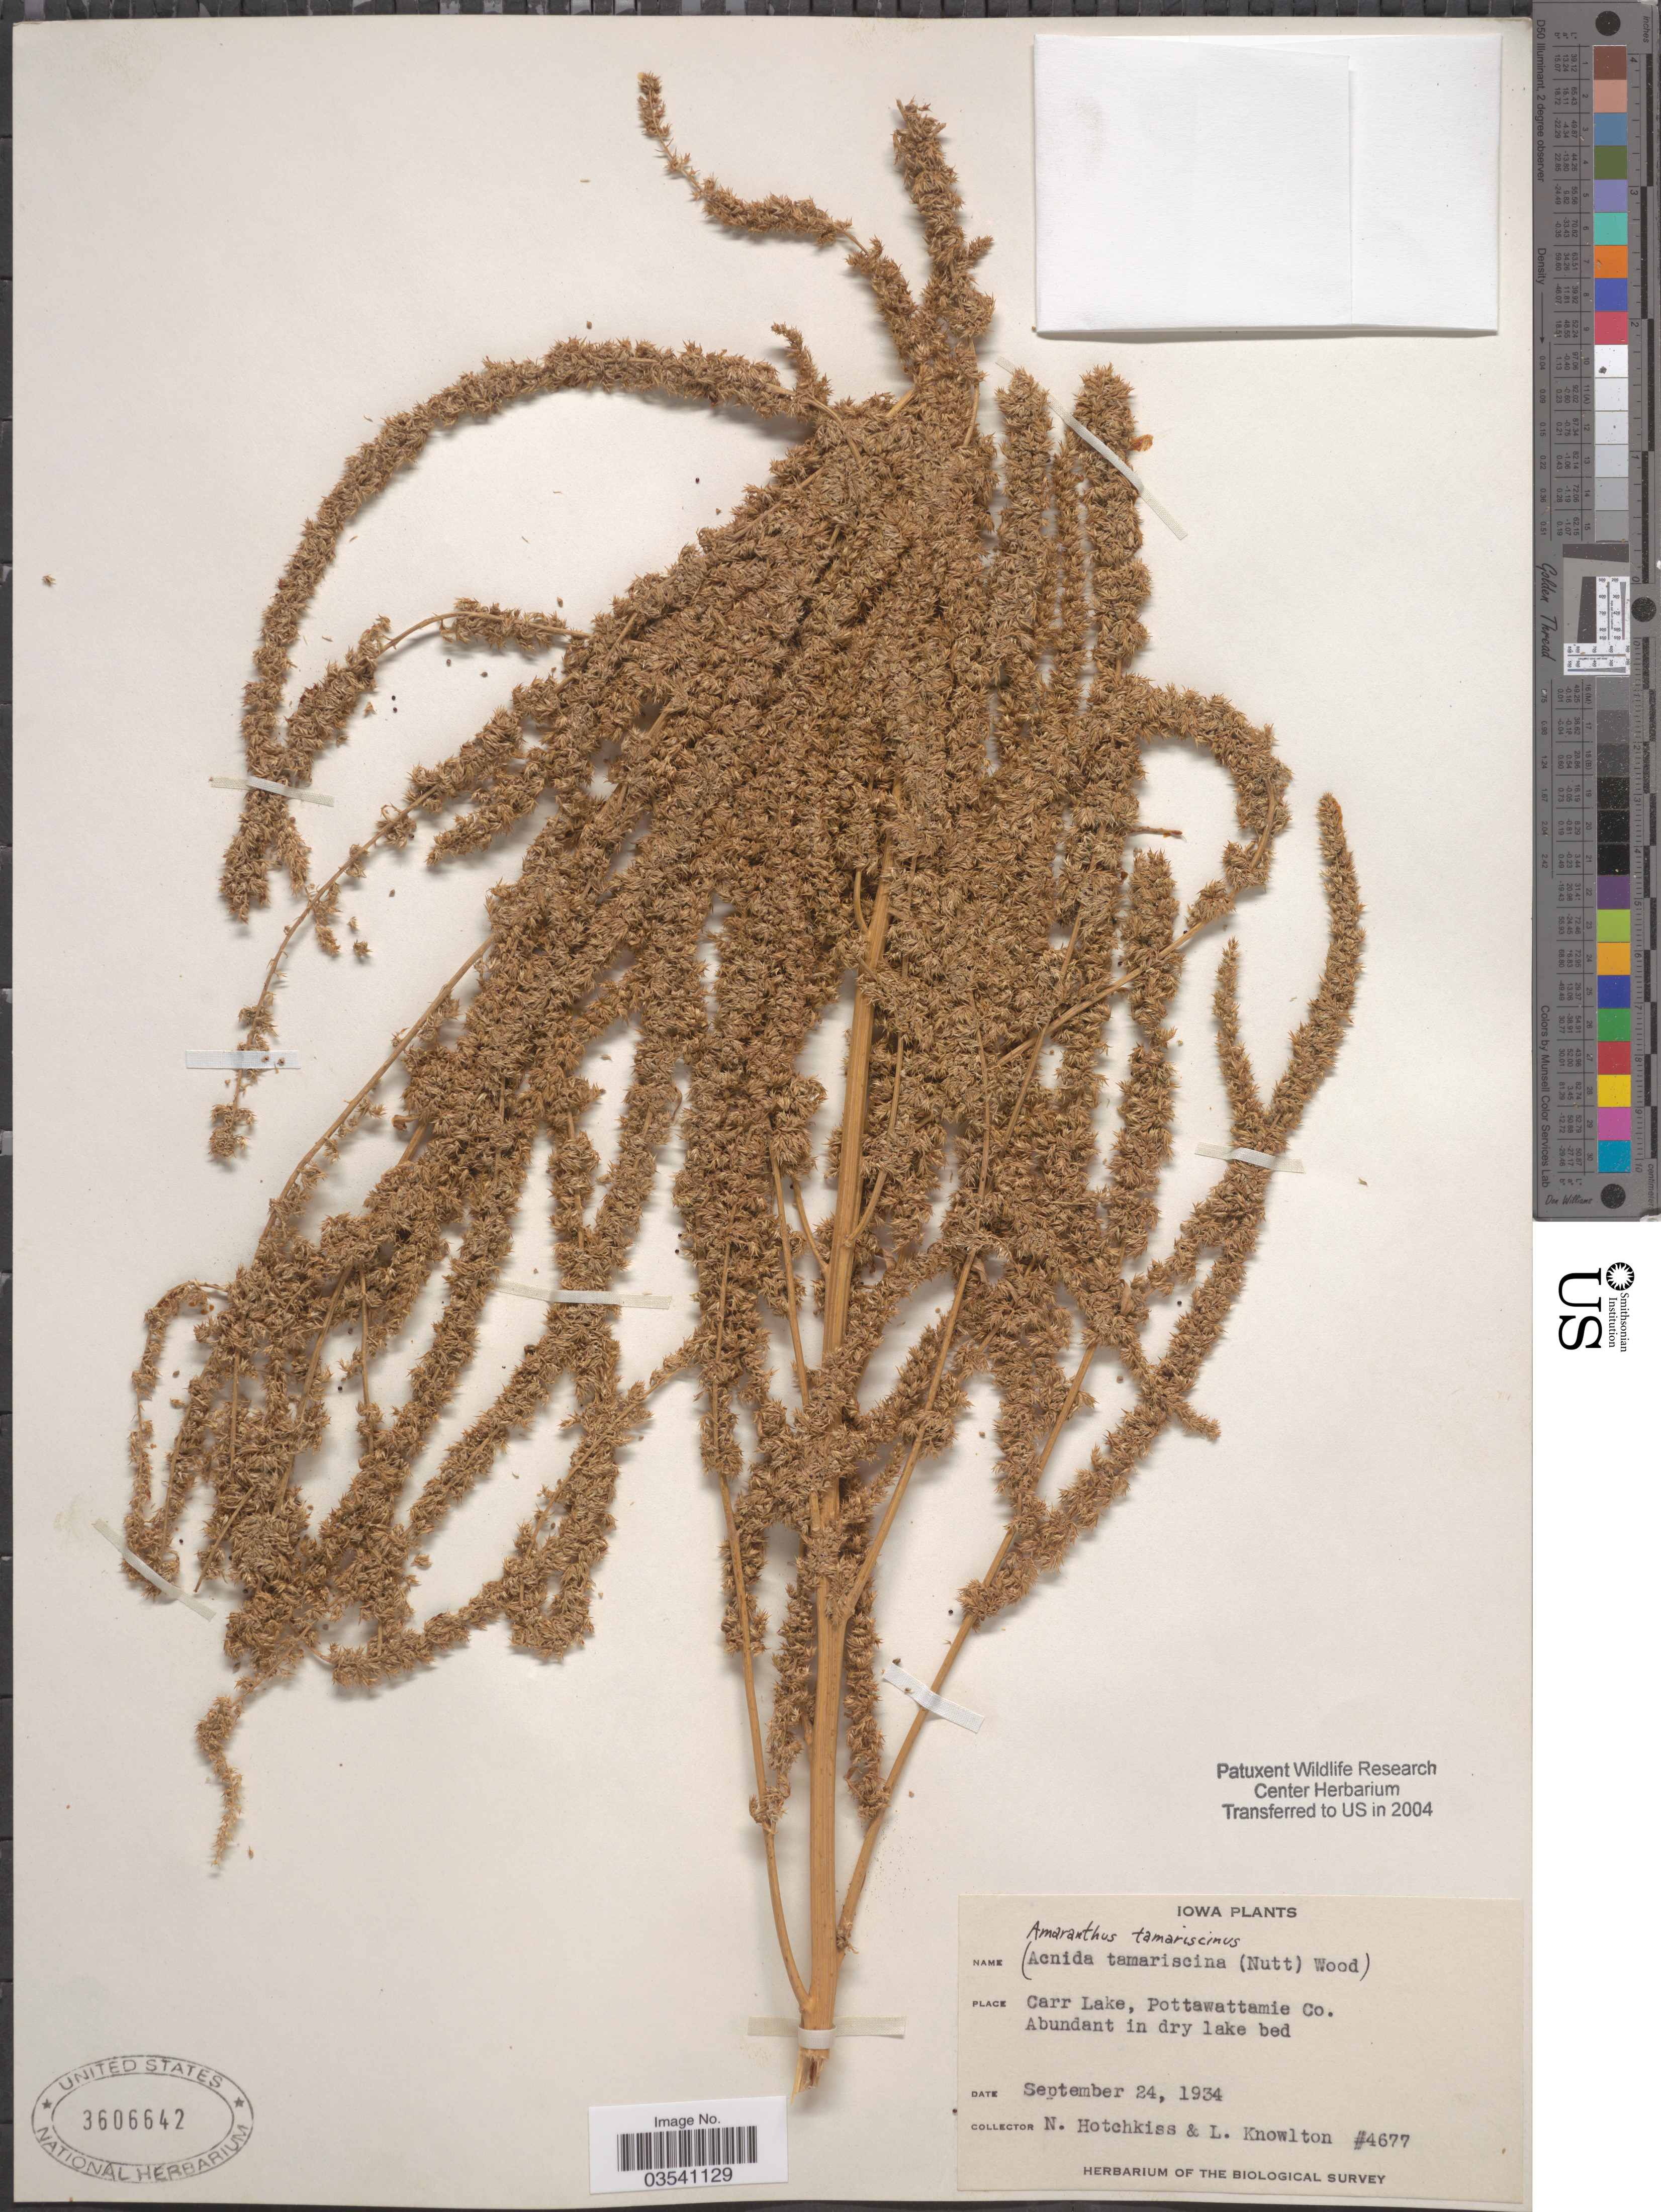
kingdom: Plantae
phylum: Tracheophyta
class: Magnoliopsida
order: Caryophyllales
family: Amaranthaceae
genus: Amaranthus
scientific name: Amaranthus tamariscinus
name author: Nutt.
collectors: N. Hotchkiss & L. Knowlton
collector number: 4677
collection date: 1934-09-24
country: United States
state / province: Iowa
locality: Carr Lake, Pottawattamie Co. Abundant in dry lake bed.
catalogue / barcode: US 3606642